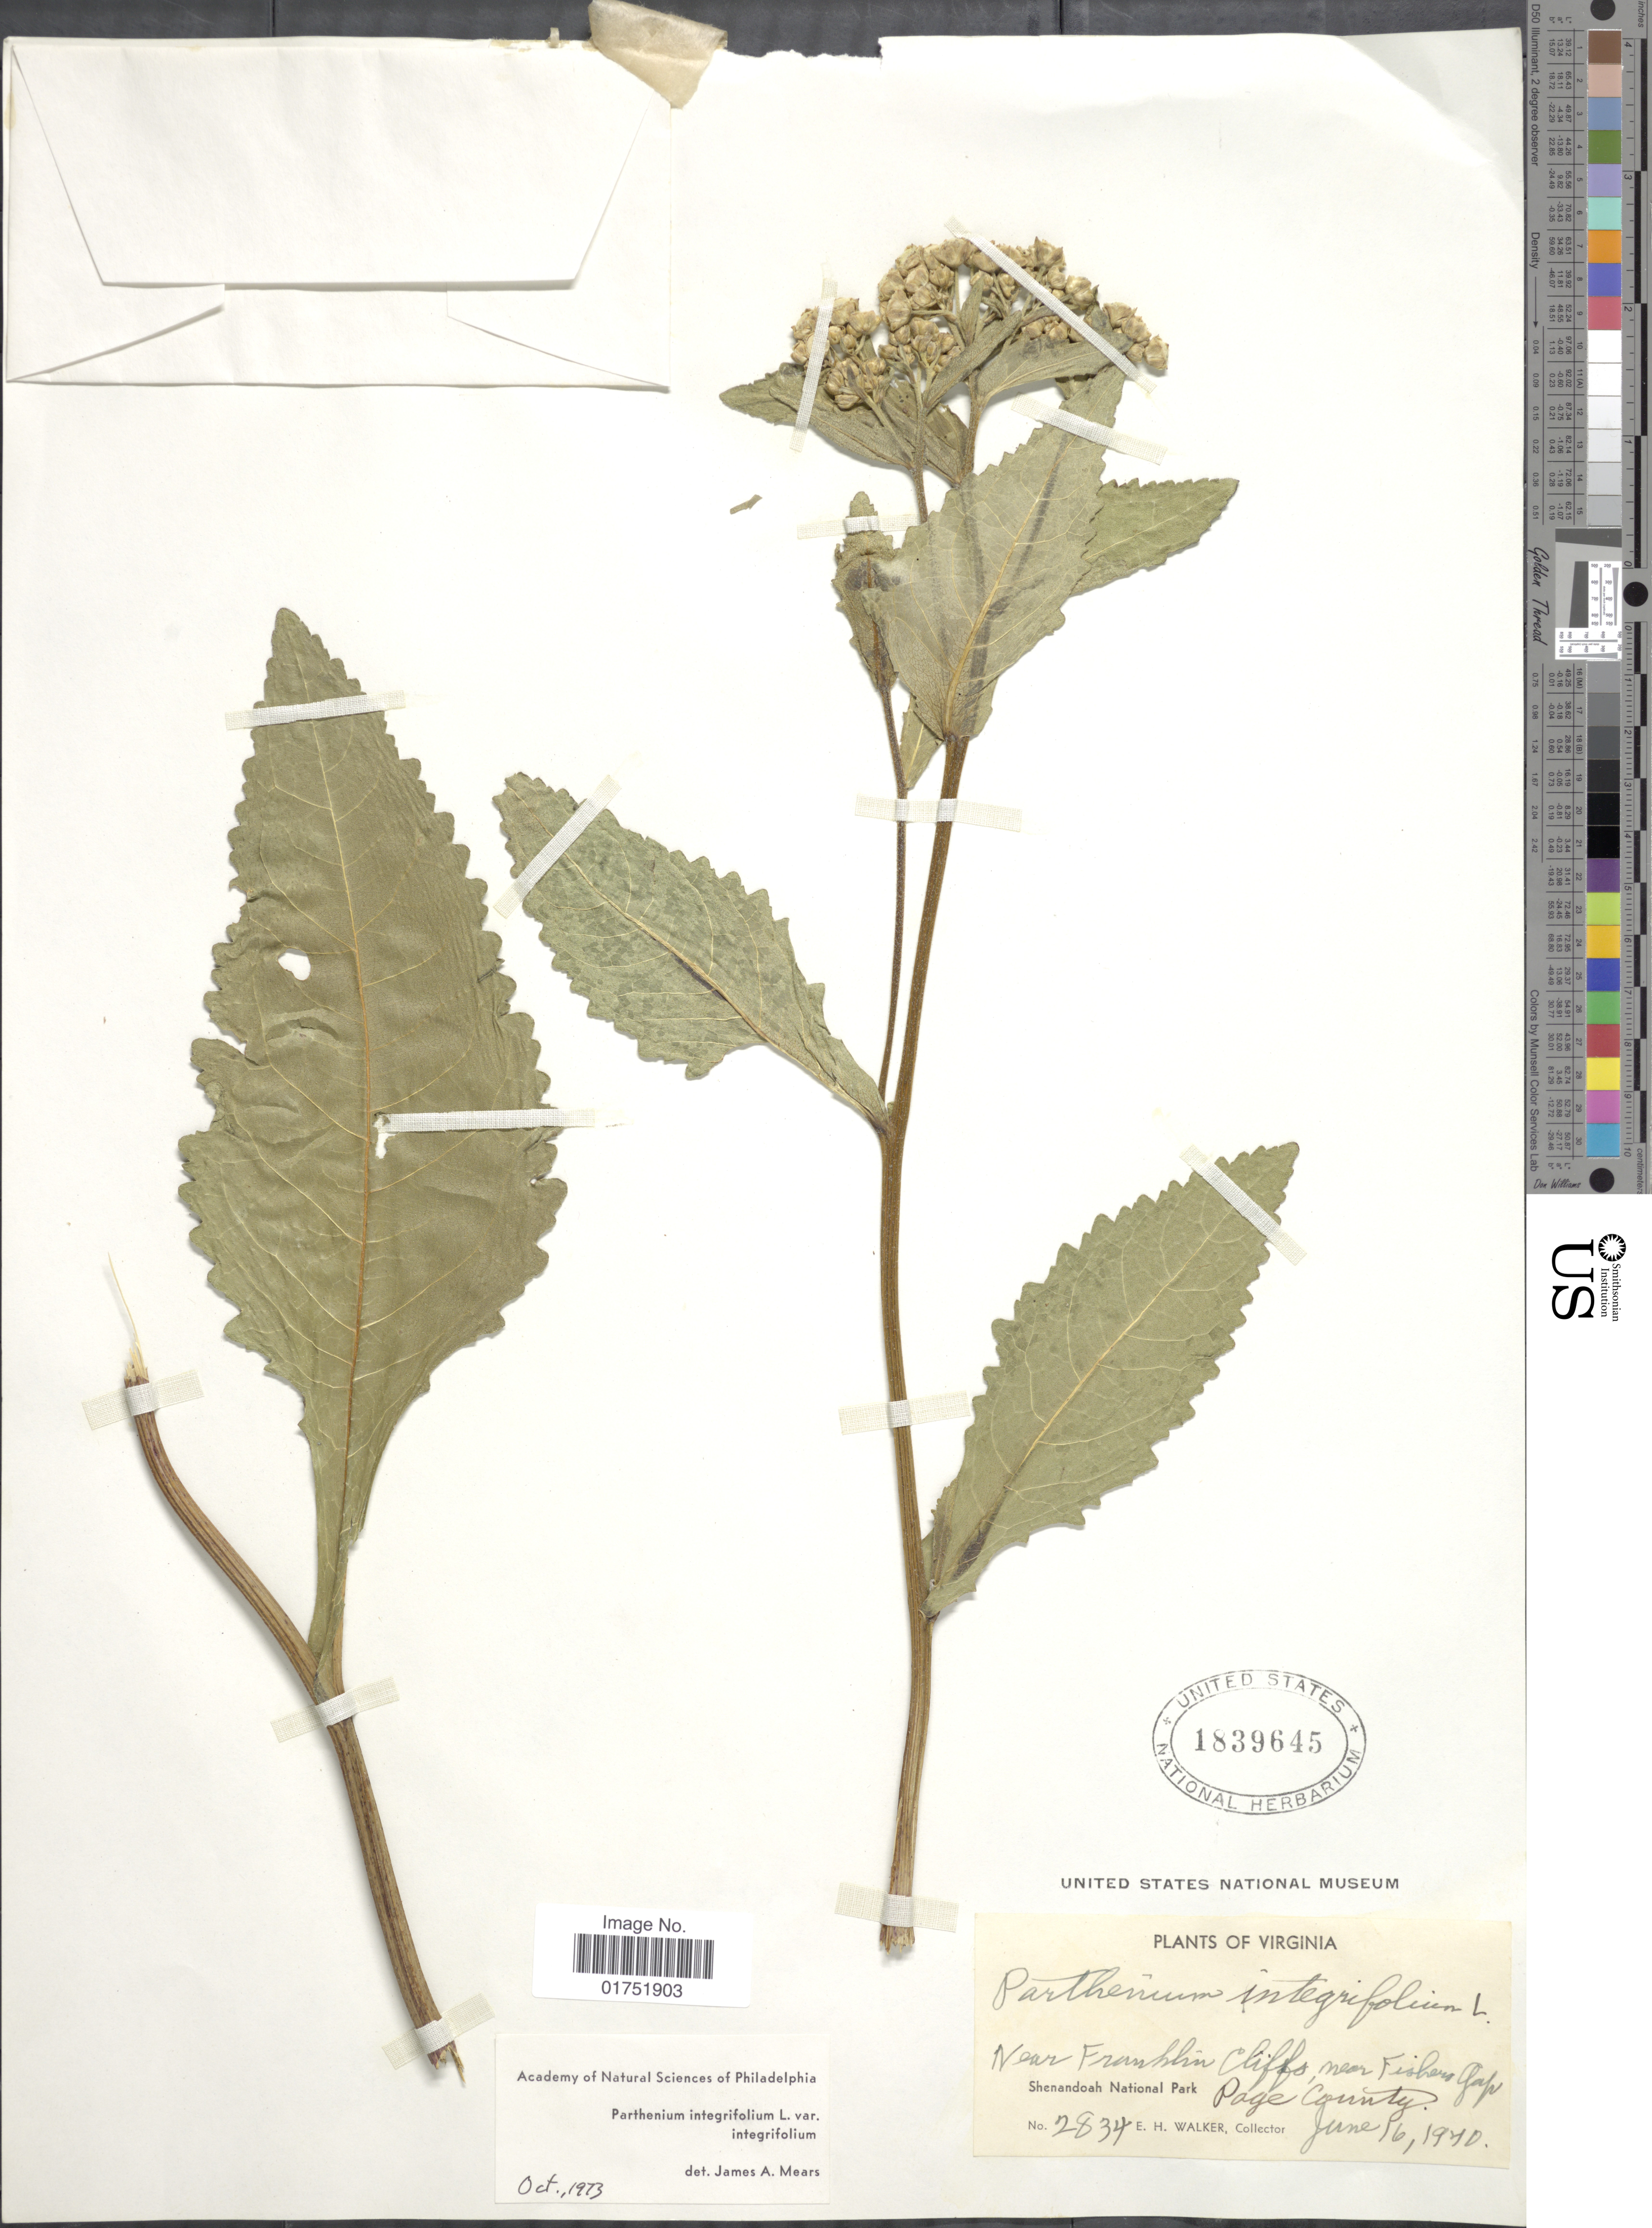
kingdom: Plantae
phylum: Tracheophyta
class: Magnoliopsida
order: Asterales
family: Asteraceae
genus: Parthenium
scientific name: Parthenium integrifolium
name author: L.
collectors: E. H. Walker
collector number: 2834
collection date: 1940-06-16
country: United States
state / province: Virginia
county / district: Page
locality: Near Franklin Cliffs, near Fishers Gap, Shenandoah National Park, Page County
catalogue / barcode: US 1839645